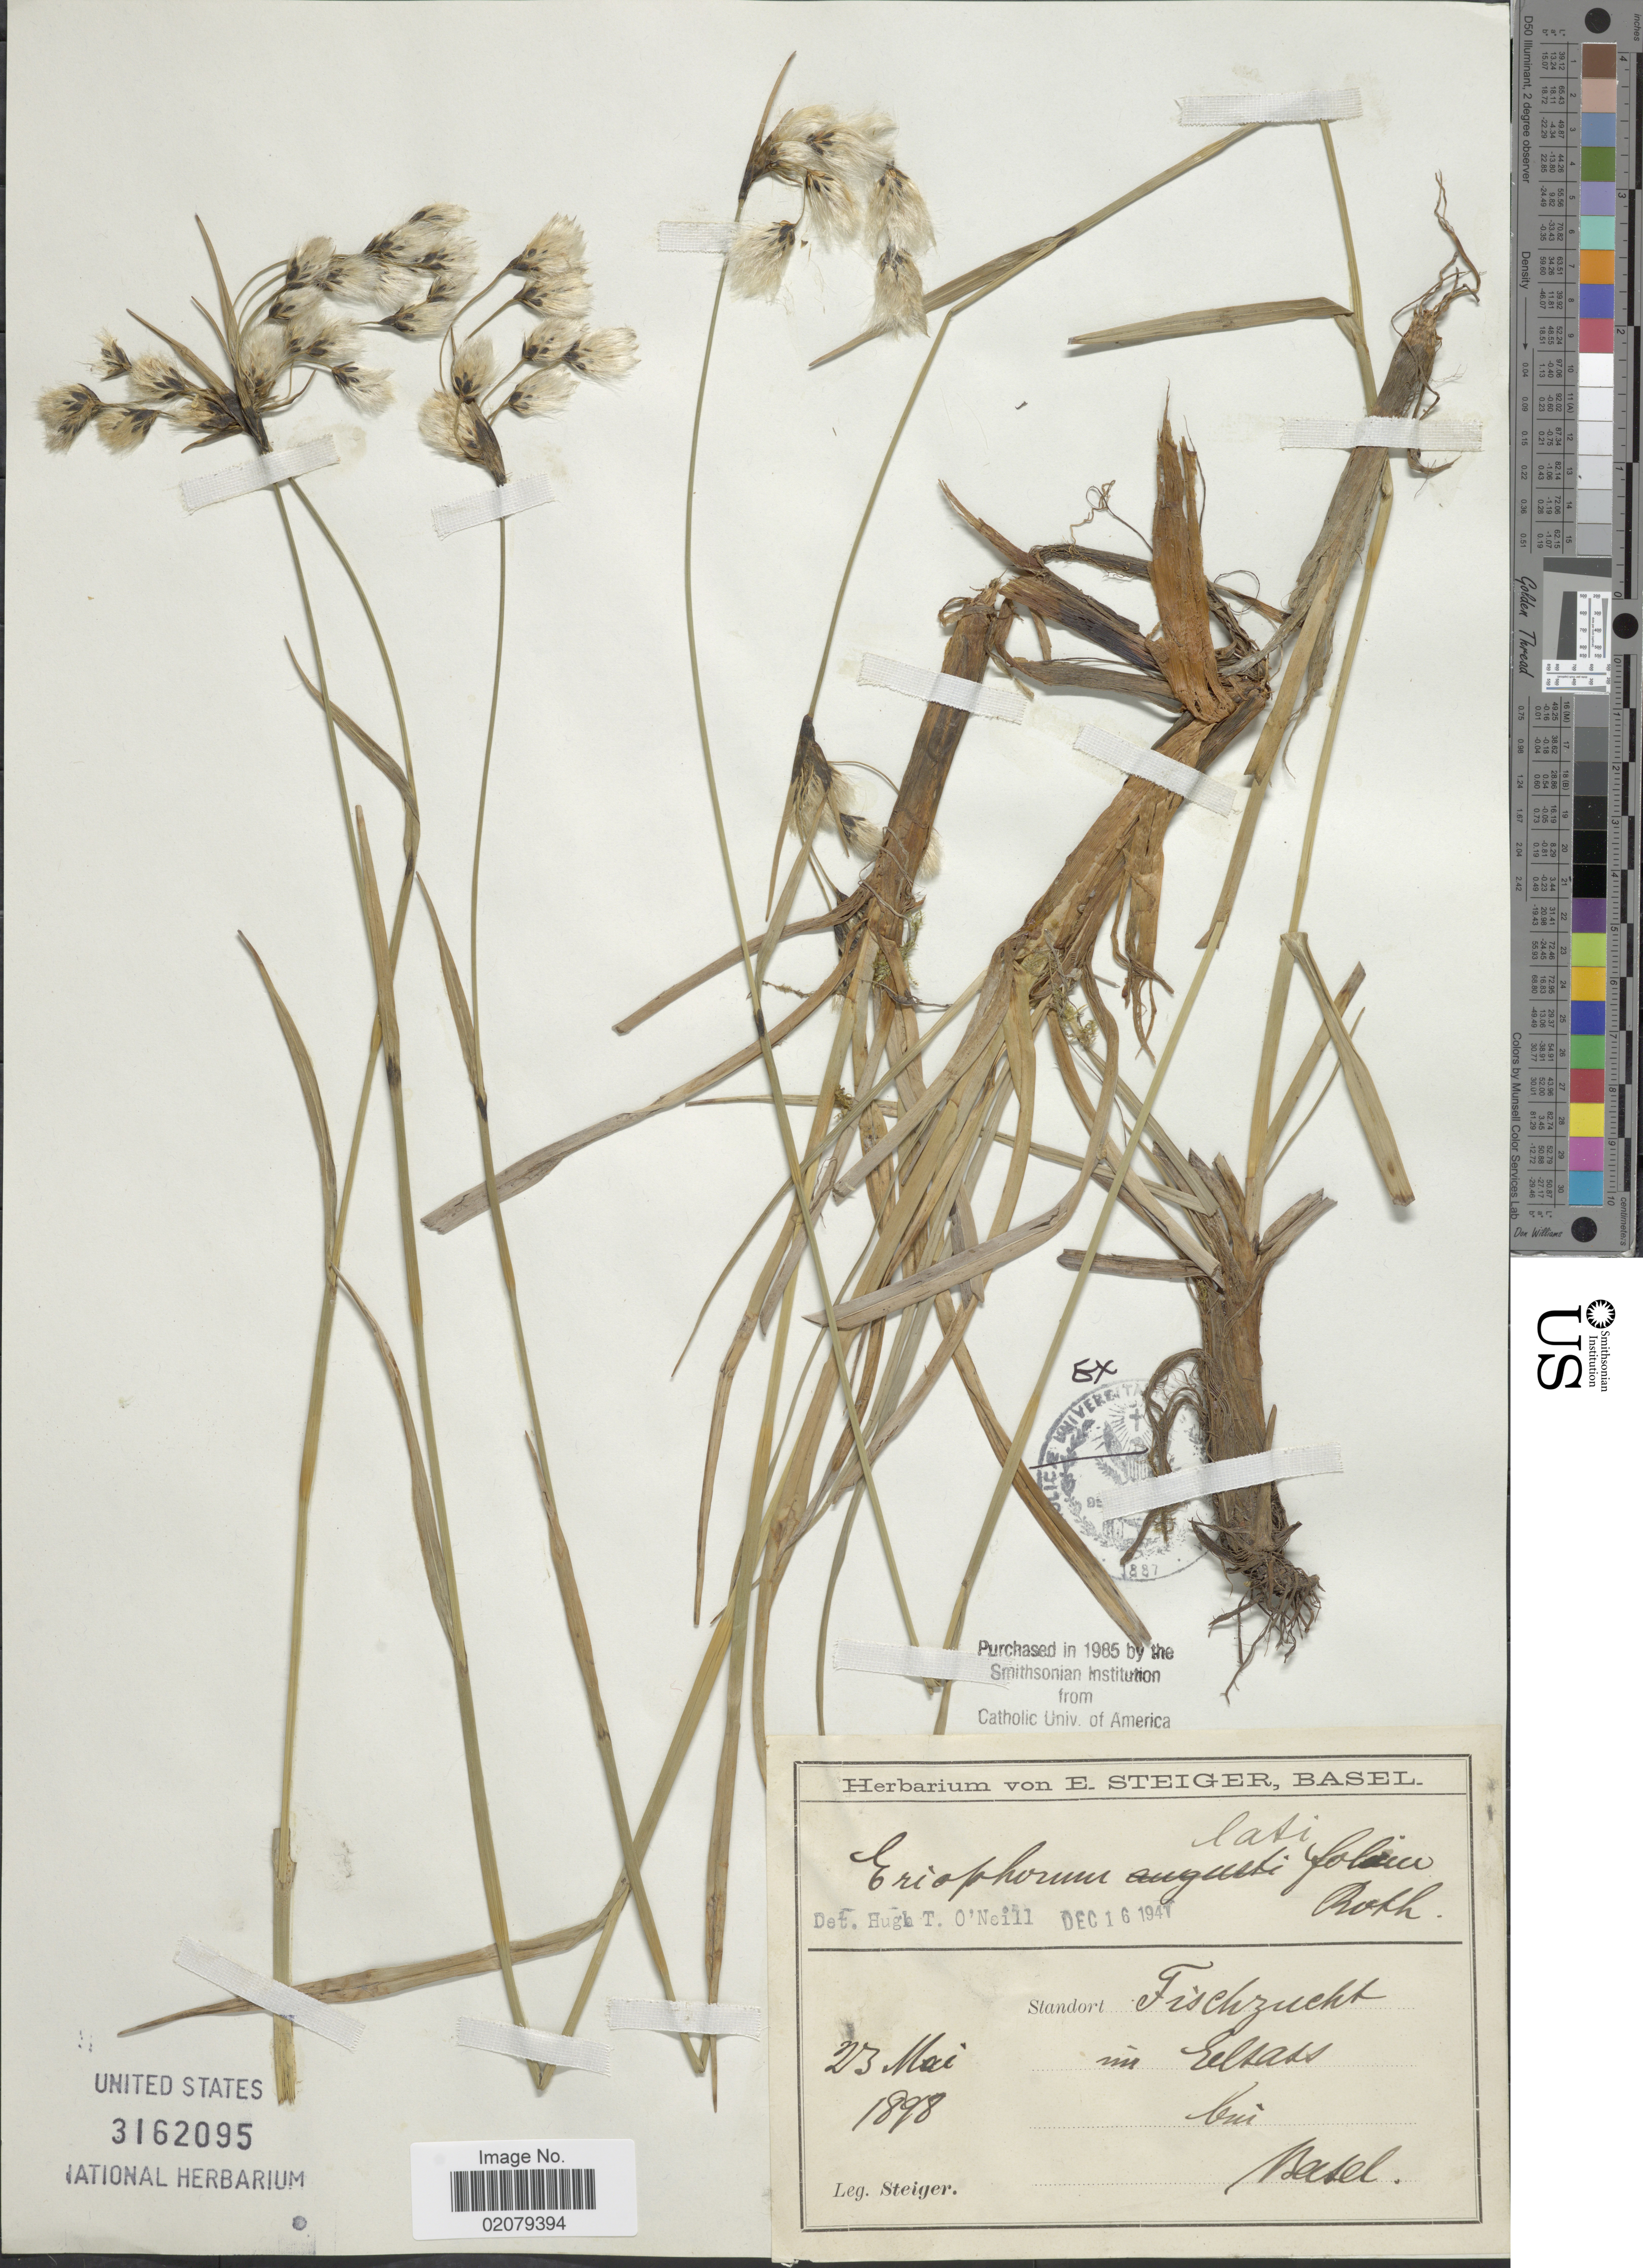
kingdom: Plantae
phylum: Tracheophyta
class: Liliopsida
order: Poales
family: Cyperaceae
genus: Eriophorum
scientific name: Eriophorum latifolium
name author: Hoppe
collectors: Steiger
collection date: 1898-05-23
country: Switzerland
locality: Fischzucht im Elsas, bei Basel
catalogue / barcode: US 3162095